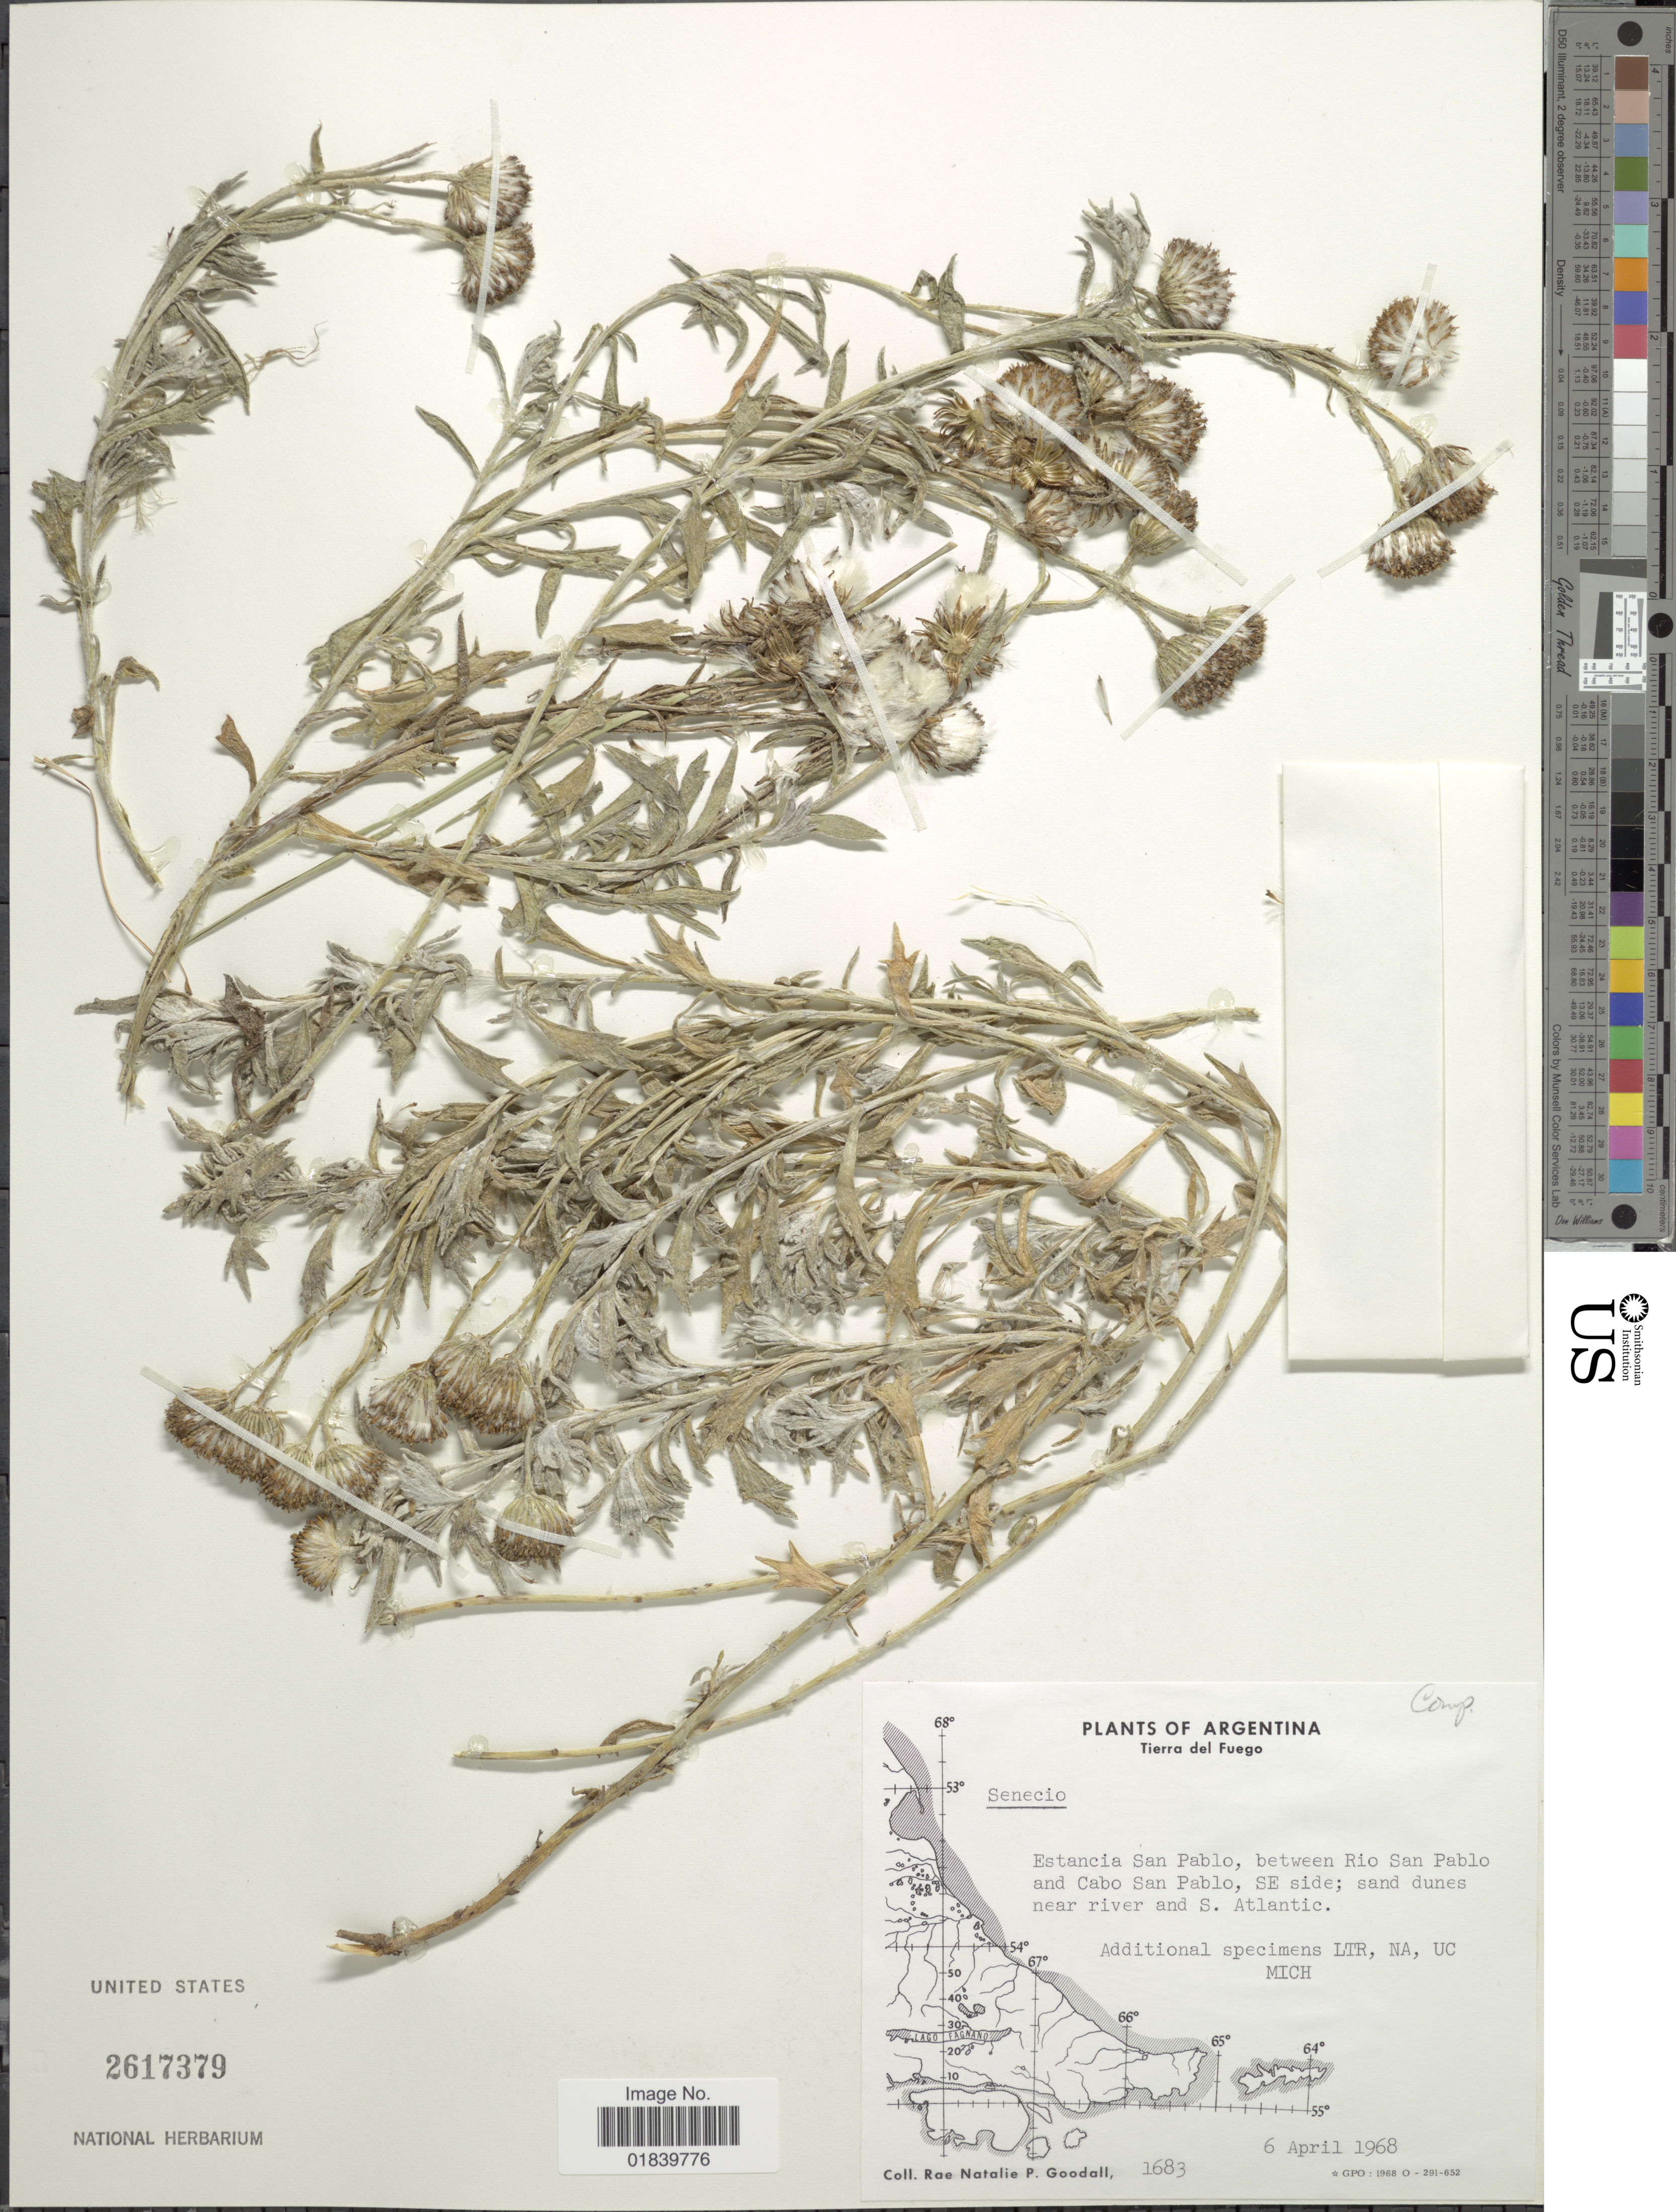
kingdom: Plantae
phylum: Tracheophyta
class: Magnoliopsida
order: Asterales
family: Asteraceae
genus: Senecio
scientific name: Senecio sp.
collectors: R. Goodall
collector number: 1683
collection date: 1968-04-06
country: Argentina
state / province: Tierra del Fuego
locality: Argentina, Tierra del Fuego. Estancia San Pablo, between Rio San Pablo and Cabo San Pablo, SE side. sand dunes near river and S. Atlantic.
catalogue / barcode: US 2617379